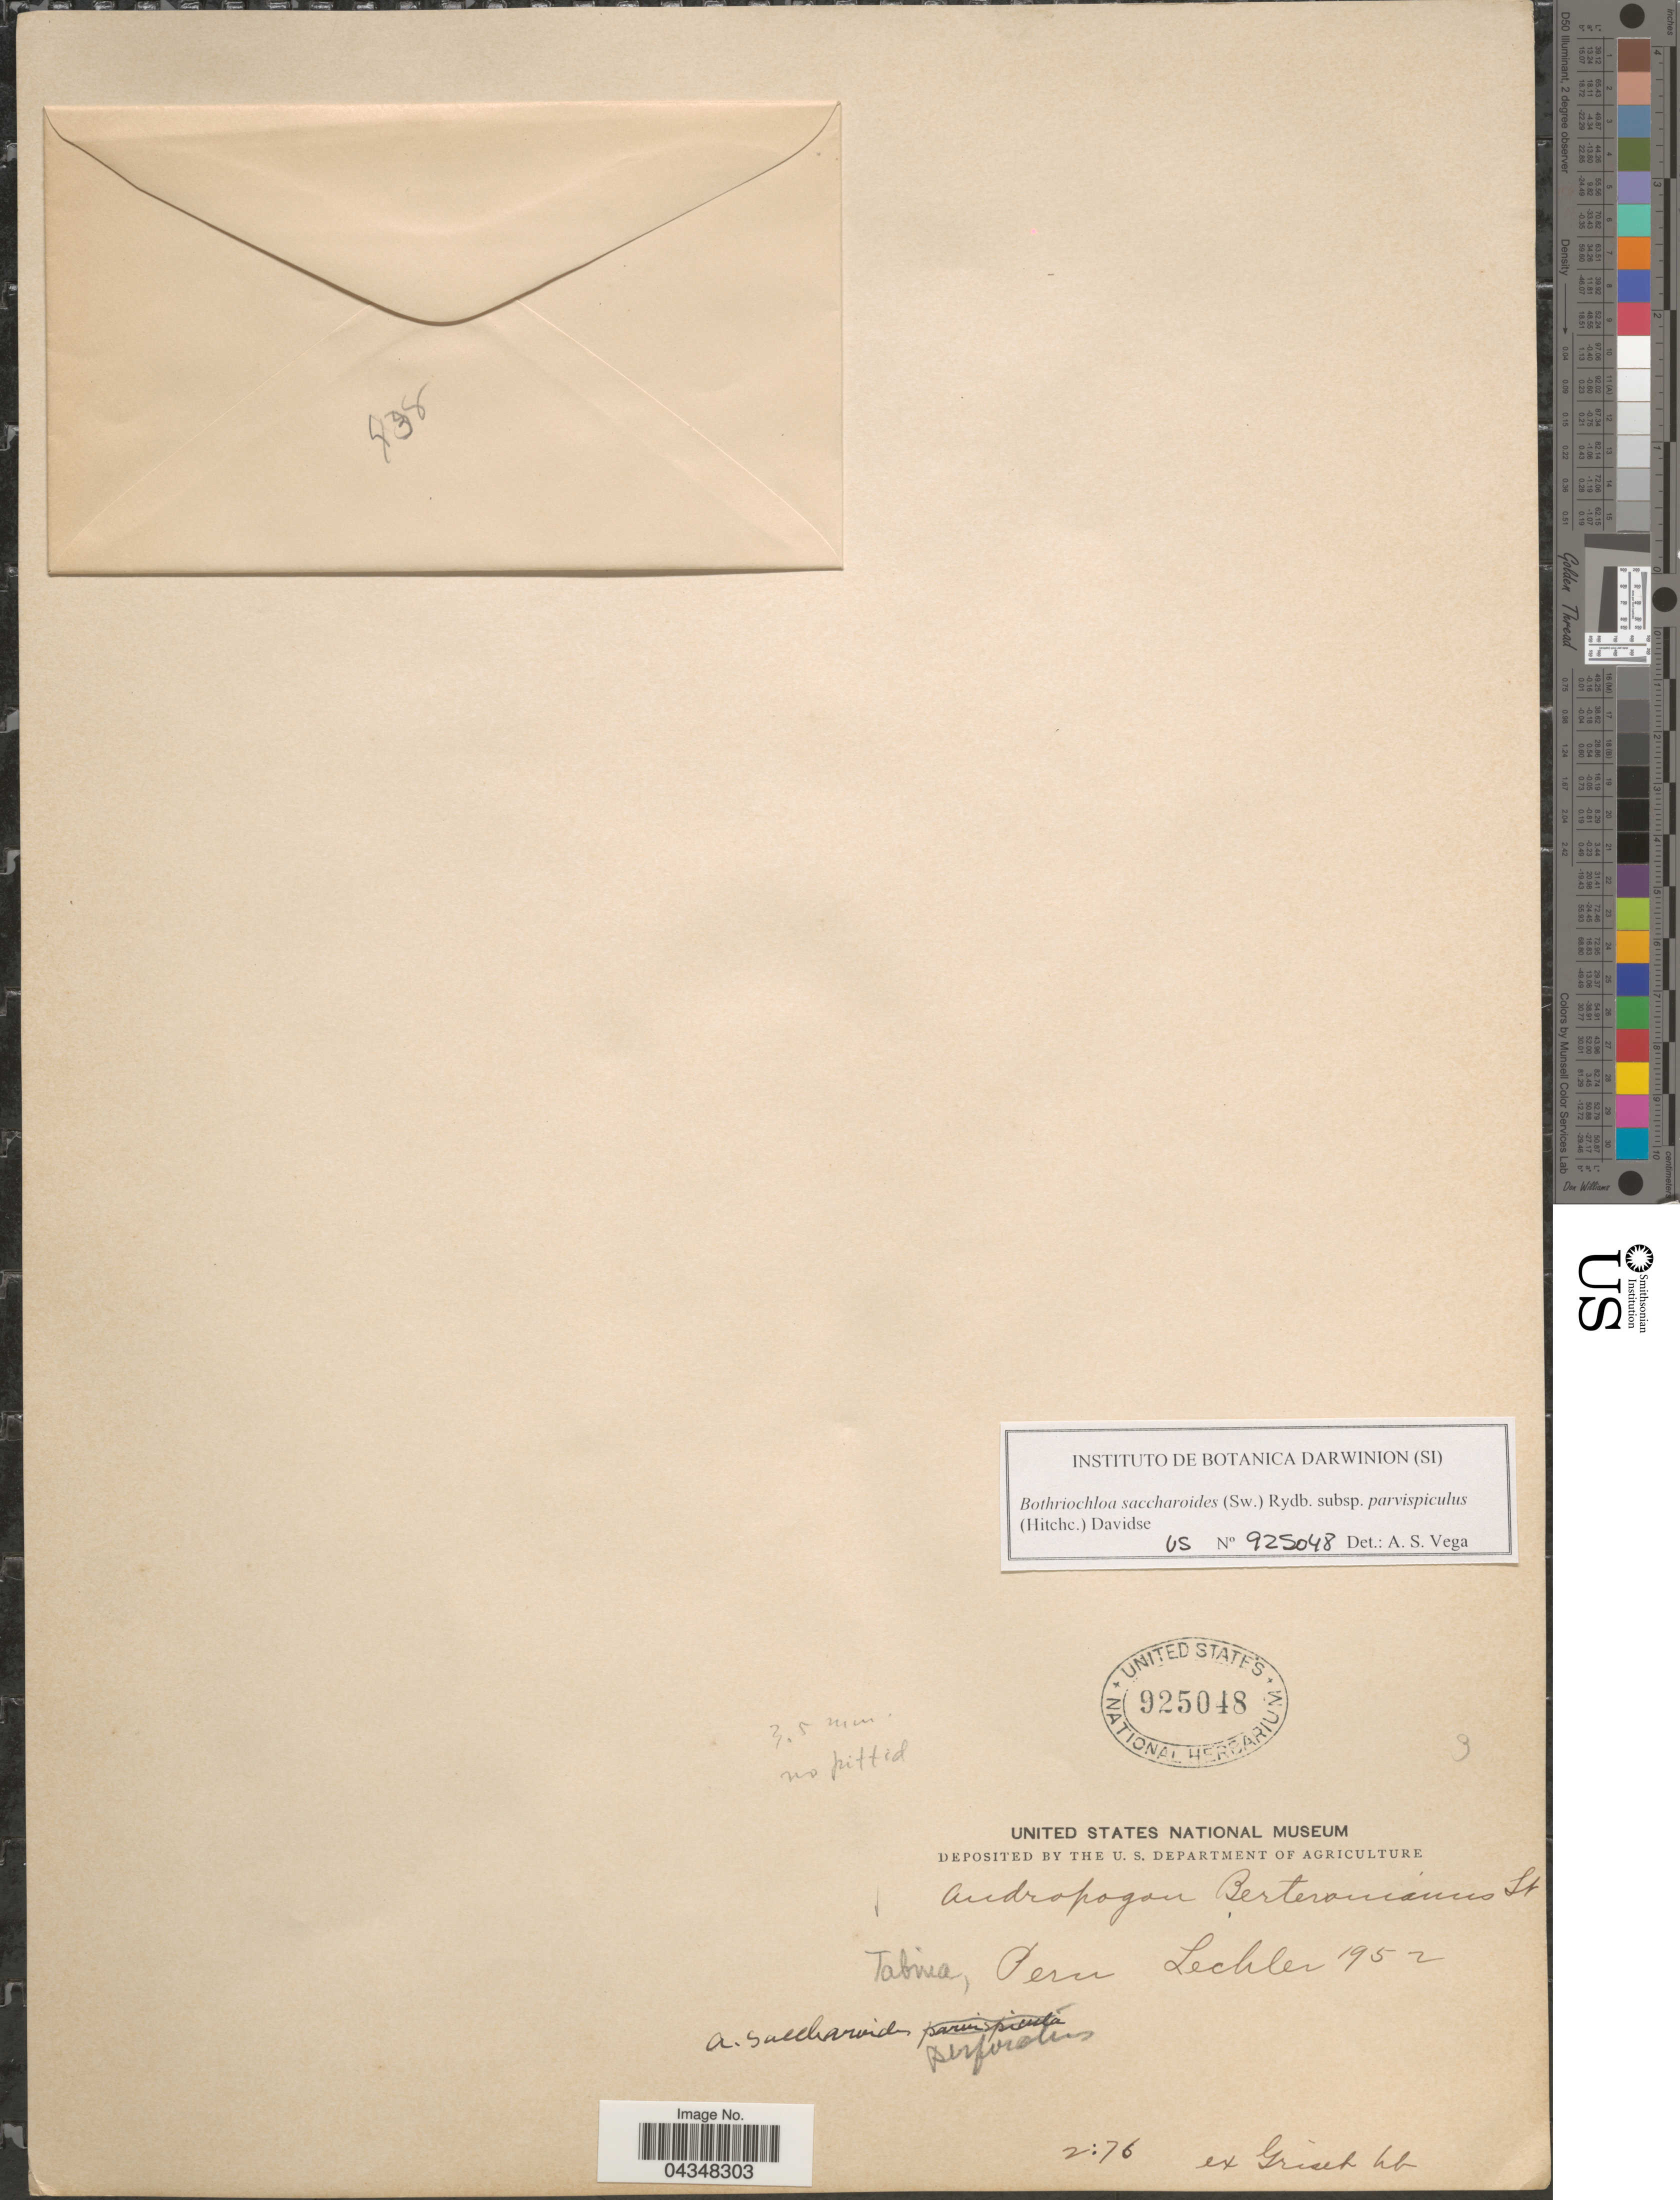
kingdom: Plantae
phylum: Tracheophyta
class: Liliopsida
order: Poales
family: Poaceae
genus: Bothriochloa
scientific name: Bothriochloa saccharoides var. parvispicula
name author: (Hitchc.) Tovar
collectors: -. Lechler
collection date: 1952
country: Peru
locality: Tabina.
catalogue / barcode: US 925048